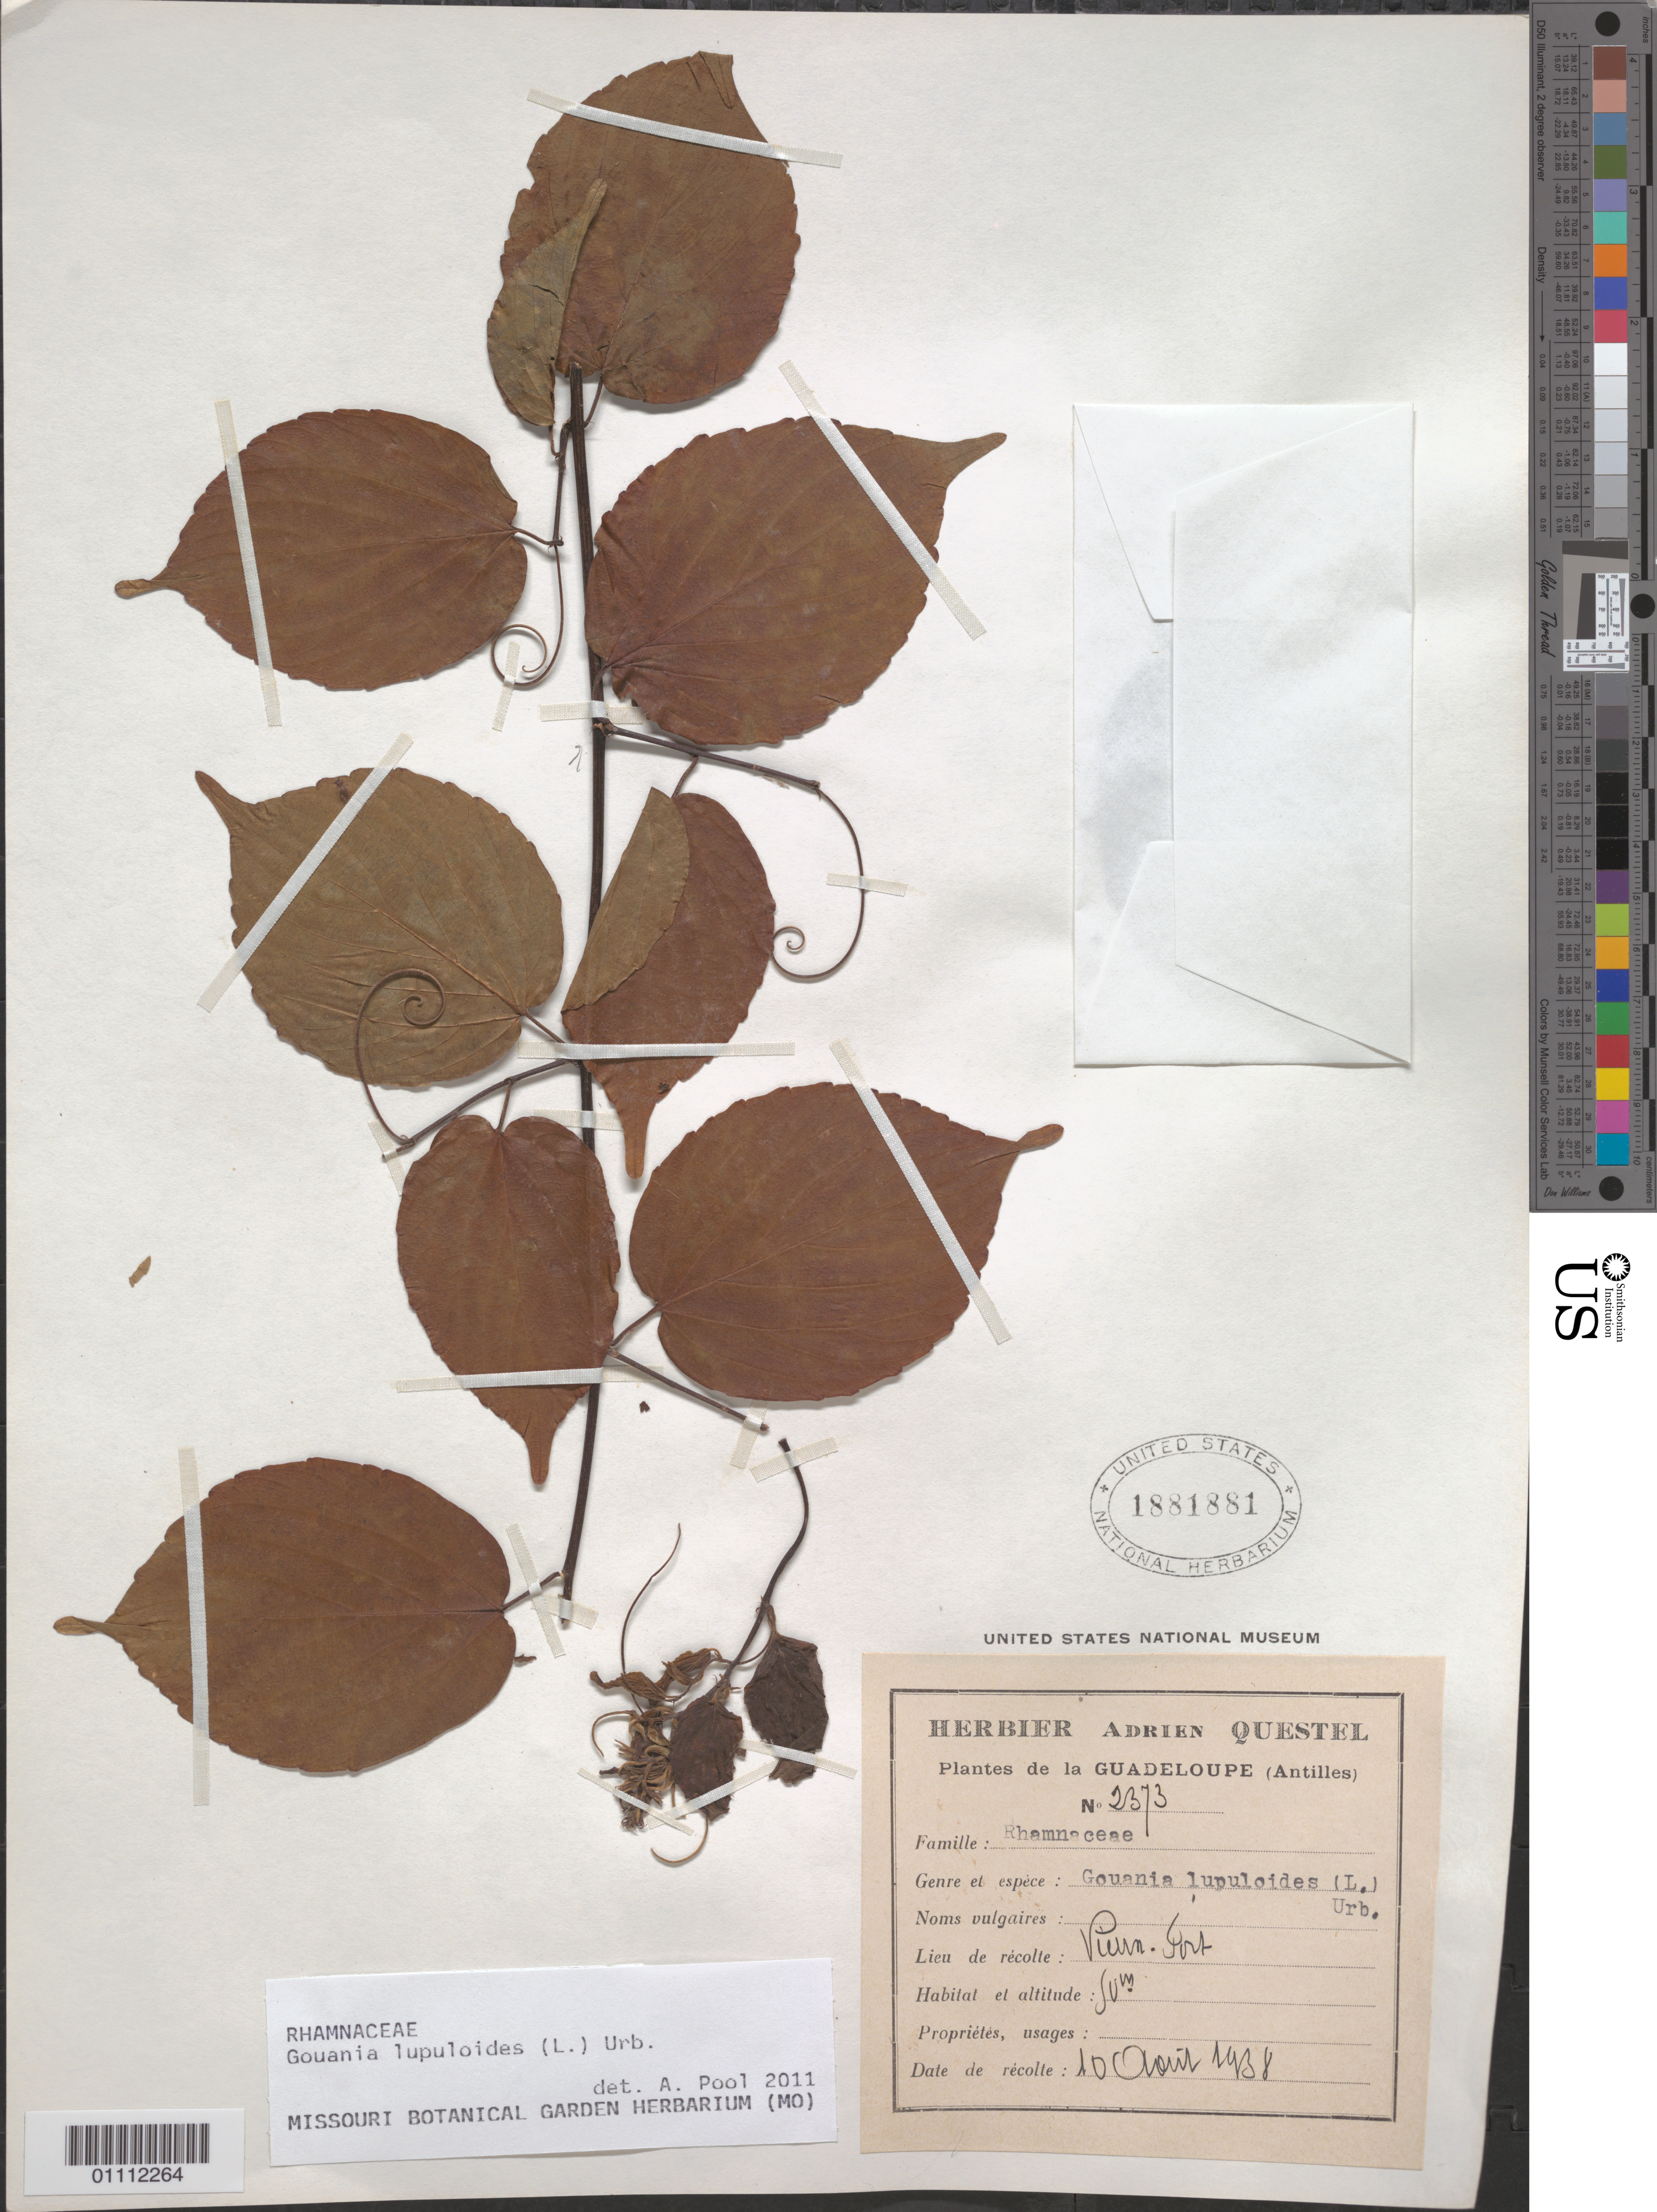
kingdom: Plantae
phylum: Tracheophyta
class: Magnoliopsida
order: Rosales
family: Rhamnaceae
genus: Gouania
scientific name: Gouania lupuloides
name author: (L.) Urb.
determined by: Pool, A., (MO), Missouri Botanical Garden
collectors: A. Questel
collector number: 2373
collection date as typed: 10 Aug 1938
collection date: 1938-08-10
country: Guadeloupe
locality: Vieux-Fort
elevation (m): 50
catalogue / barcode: US 1881881